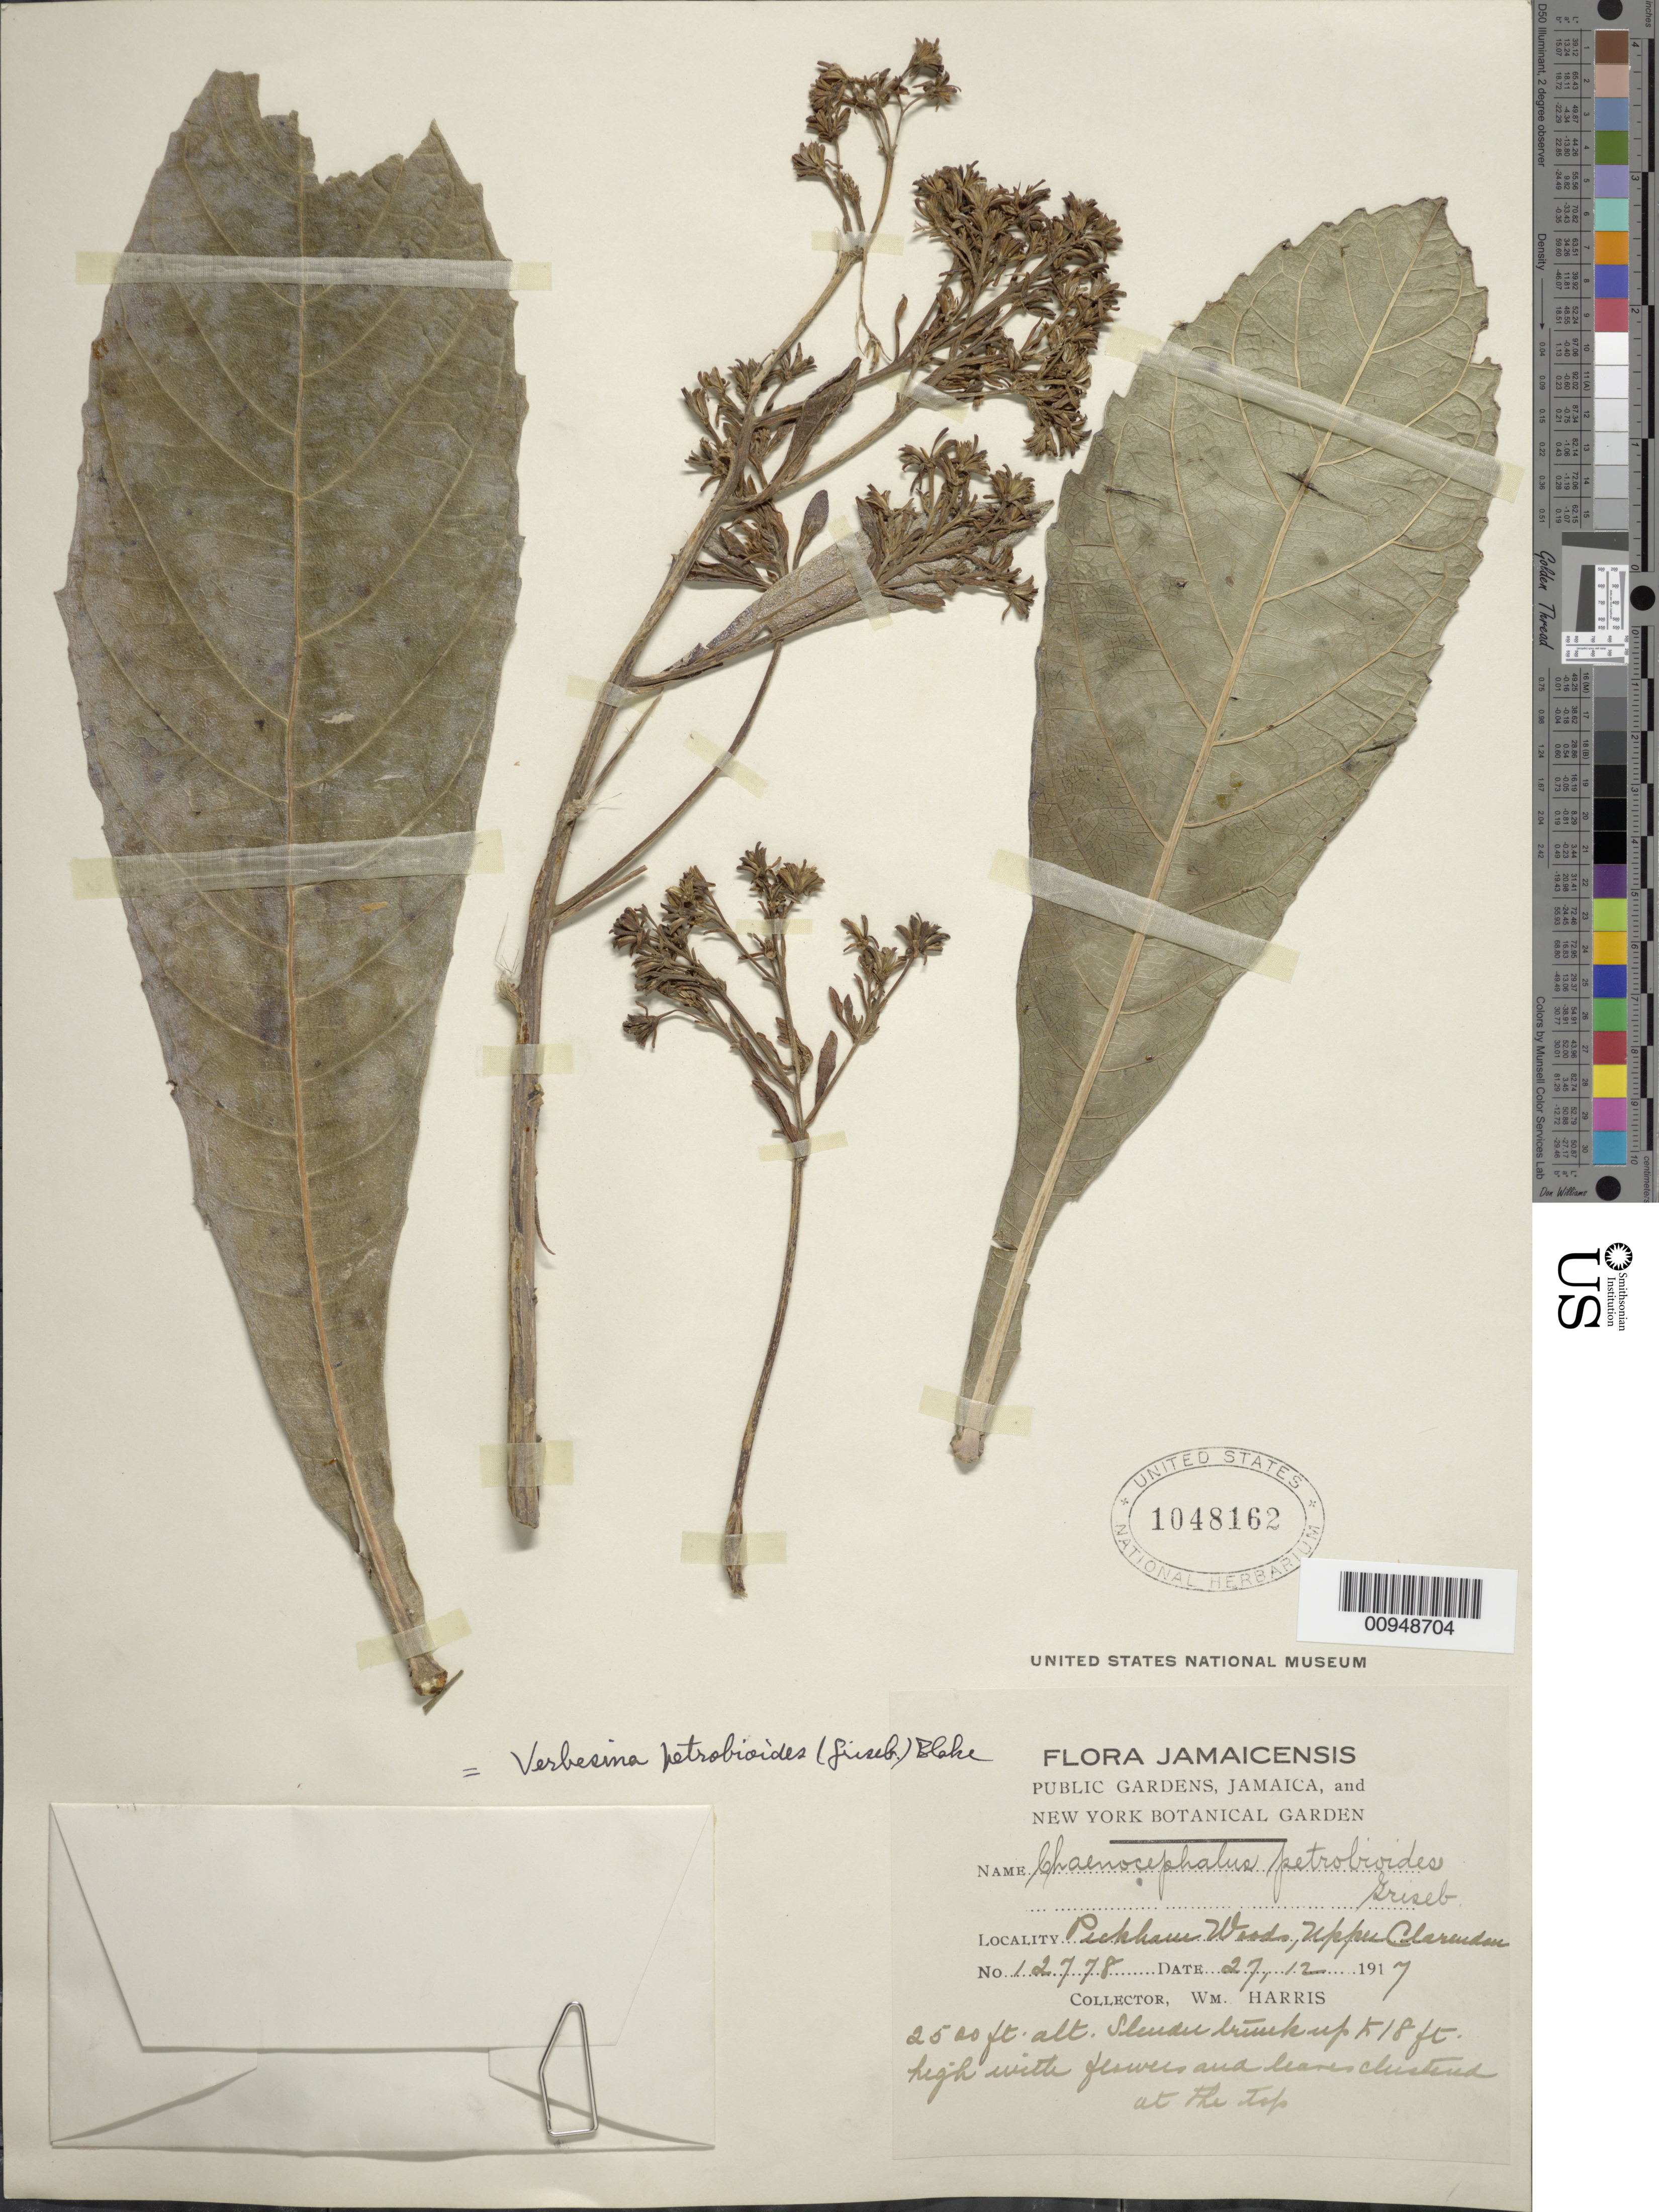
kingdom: Plantae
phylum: Tracheophyta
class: Magnoliopsida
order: Asterales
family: Asteraceae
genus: Verbesina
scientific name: Verbesina petrobioides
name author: Griseb.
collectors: W. H. Harris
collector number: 12778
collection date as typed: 27 Dec 1917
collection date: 1917-12-27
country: Jamaica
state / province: Clarendon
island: Jamaica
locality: Peckham Woods, Upper Clarendon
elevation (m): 762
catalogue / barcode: US 1048162